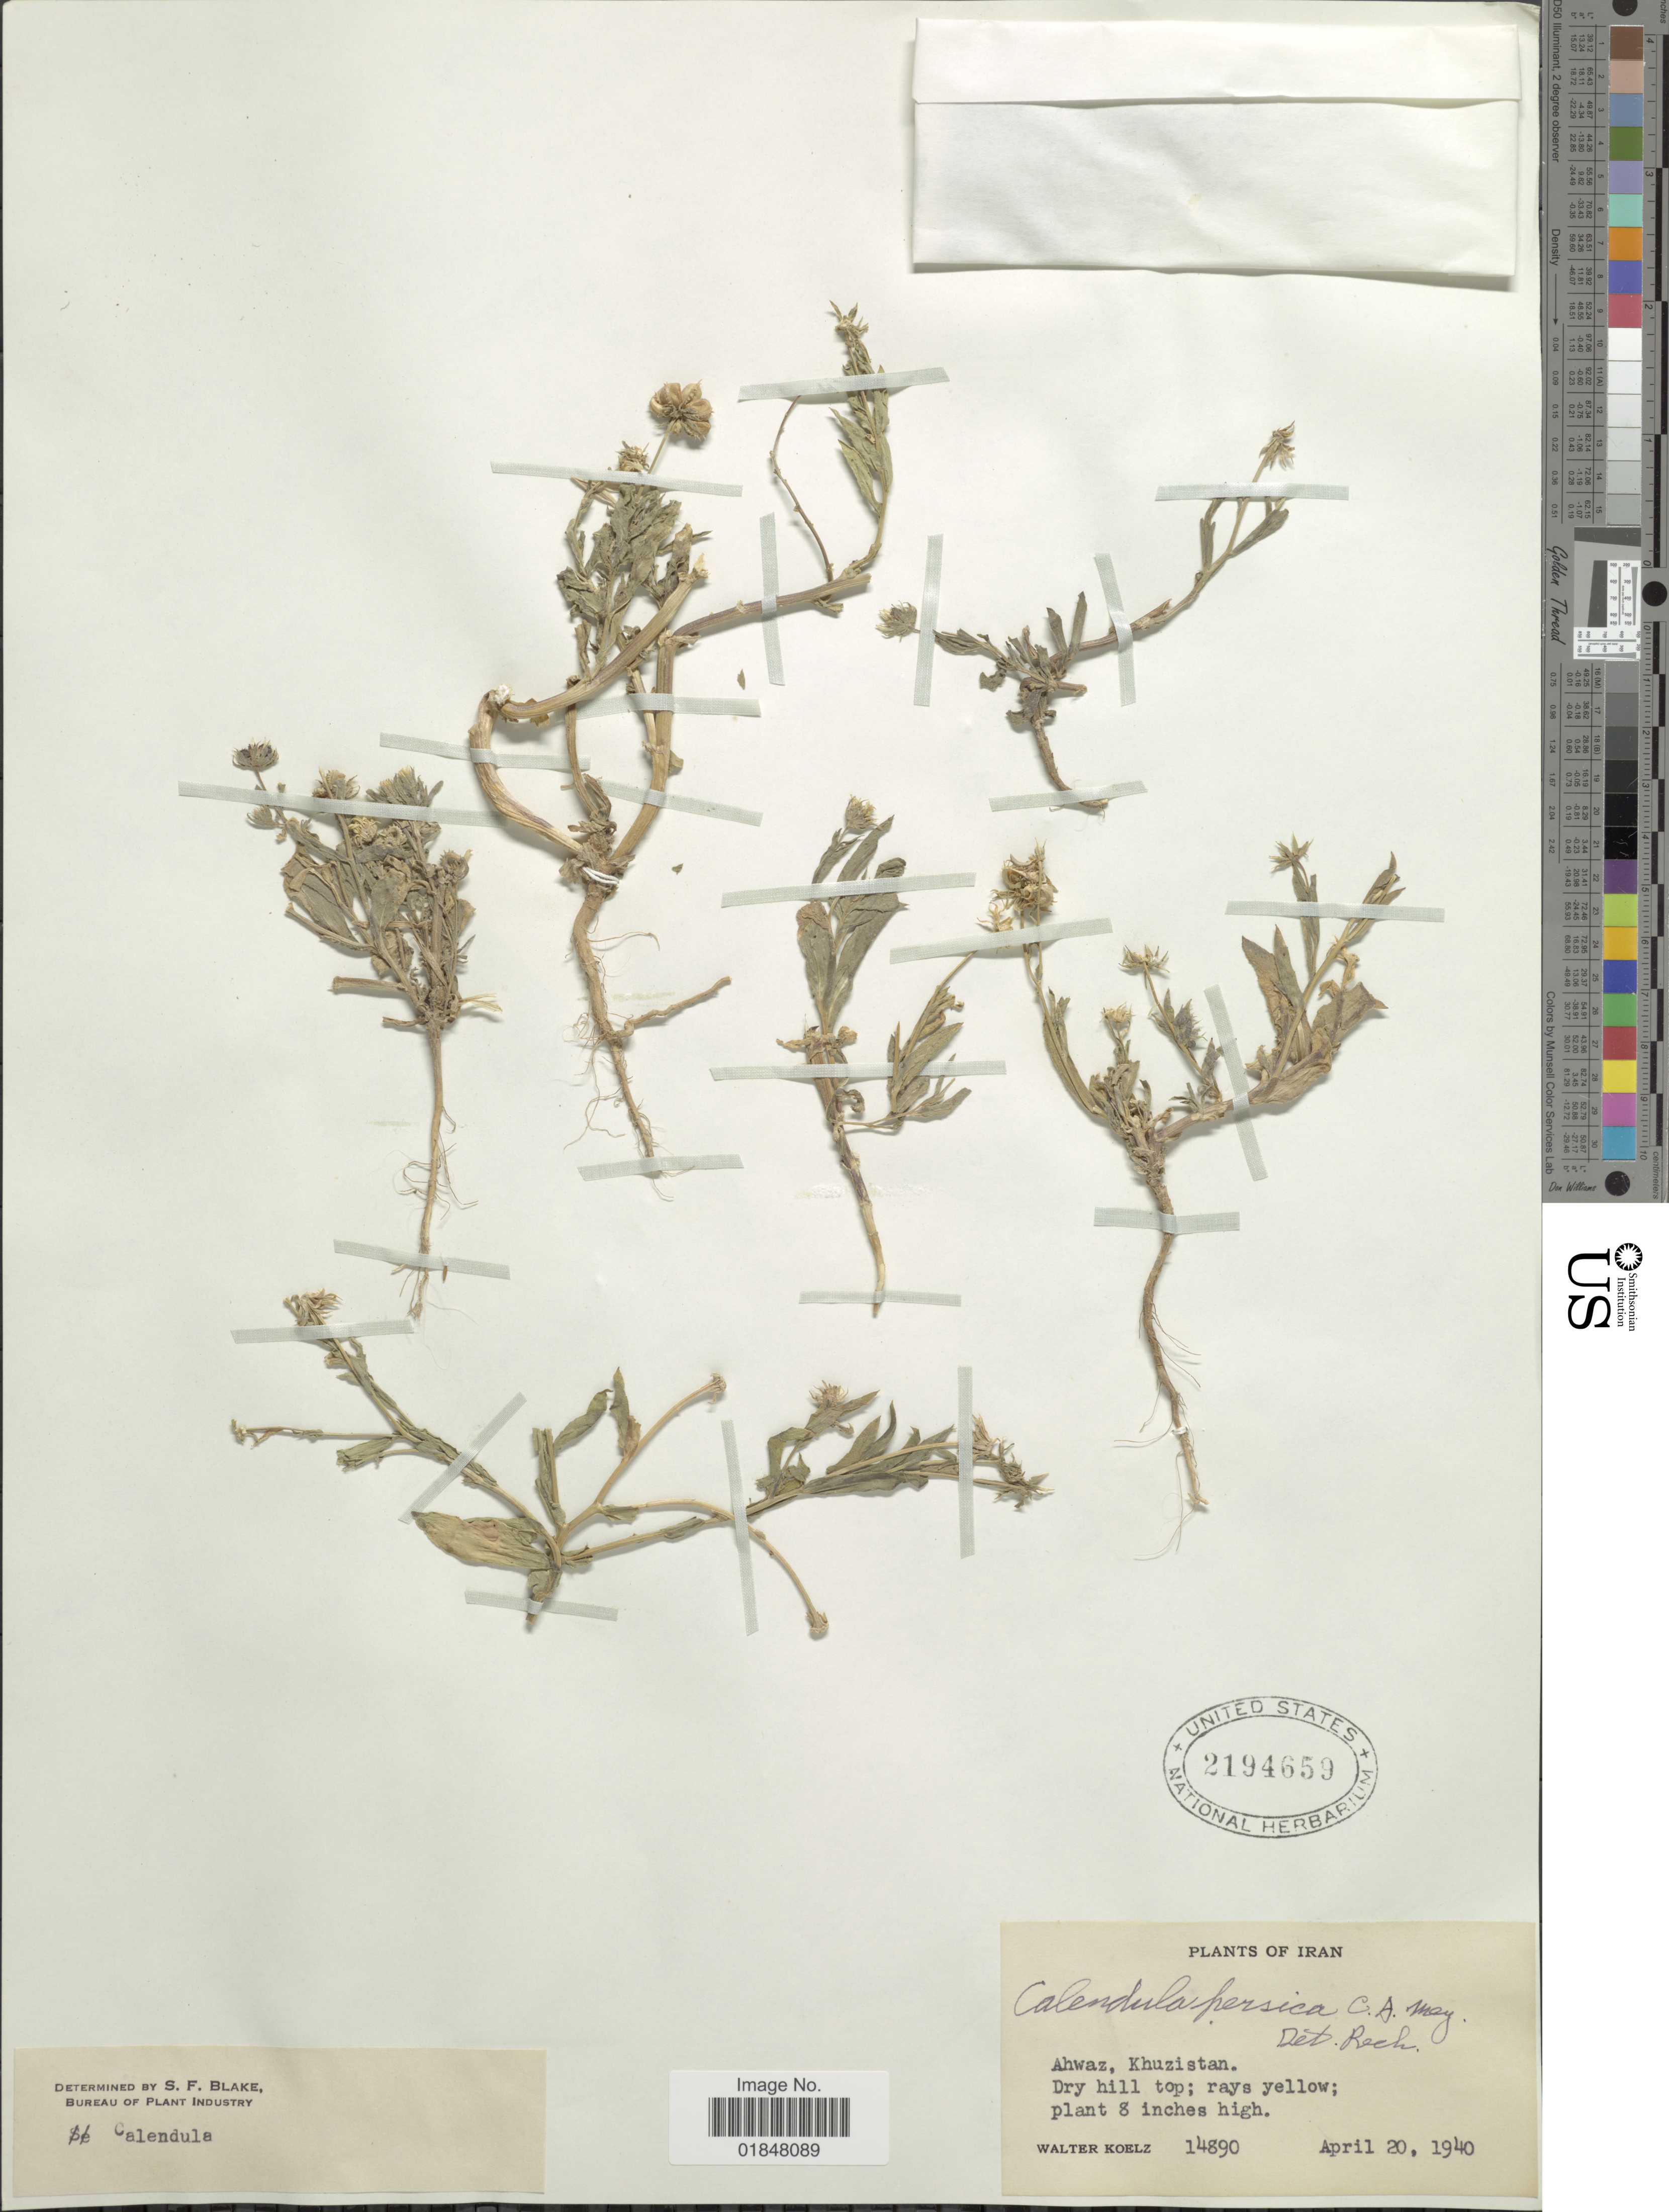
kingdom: Plantae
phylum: Tracheophyta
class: Magnoliopsida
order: Asterales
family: Asteraceae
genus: Calendula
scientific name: Calendula arvensis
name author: L.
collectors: W. N. Koelz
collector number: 14890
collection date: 1940-04-20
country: Iran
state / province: Khuzestan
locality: Ahwaz, Khuzistan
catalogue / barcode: US 2194659